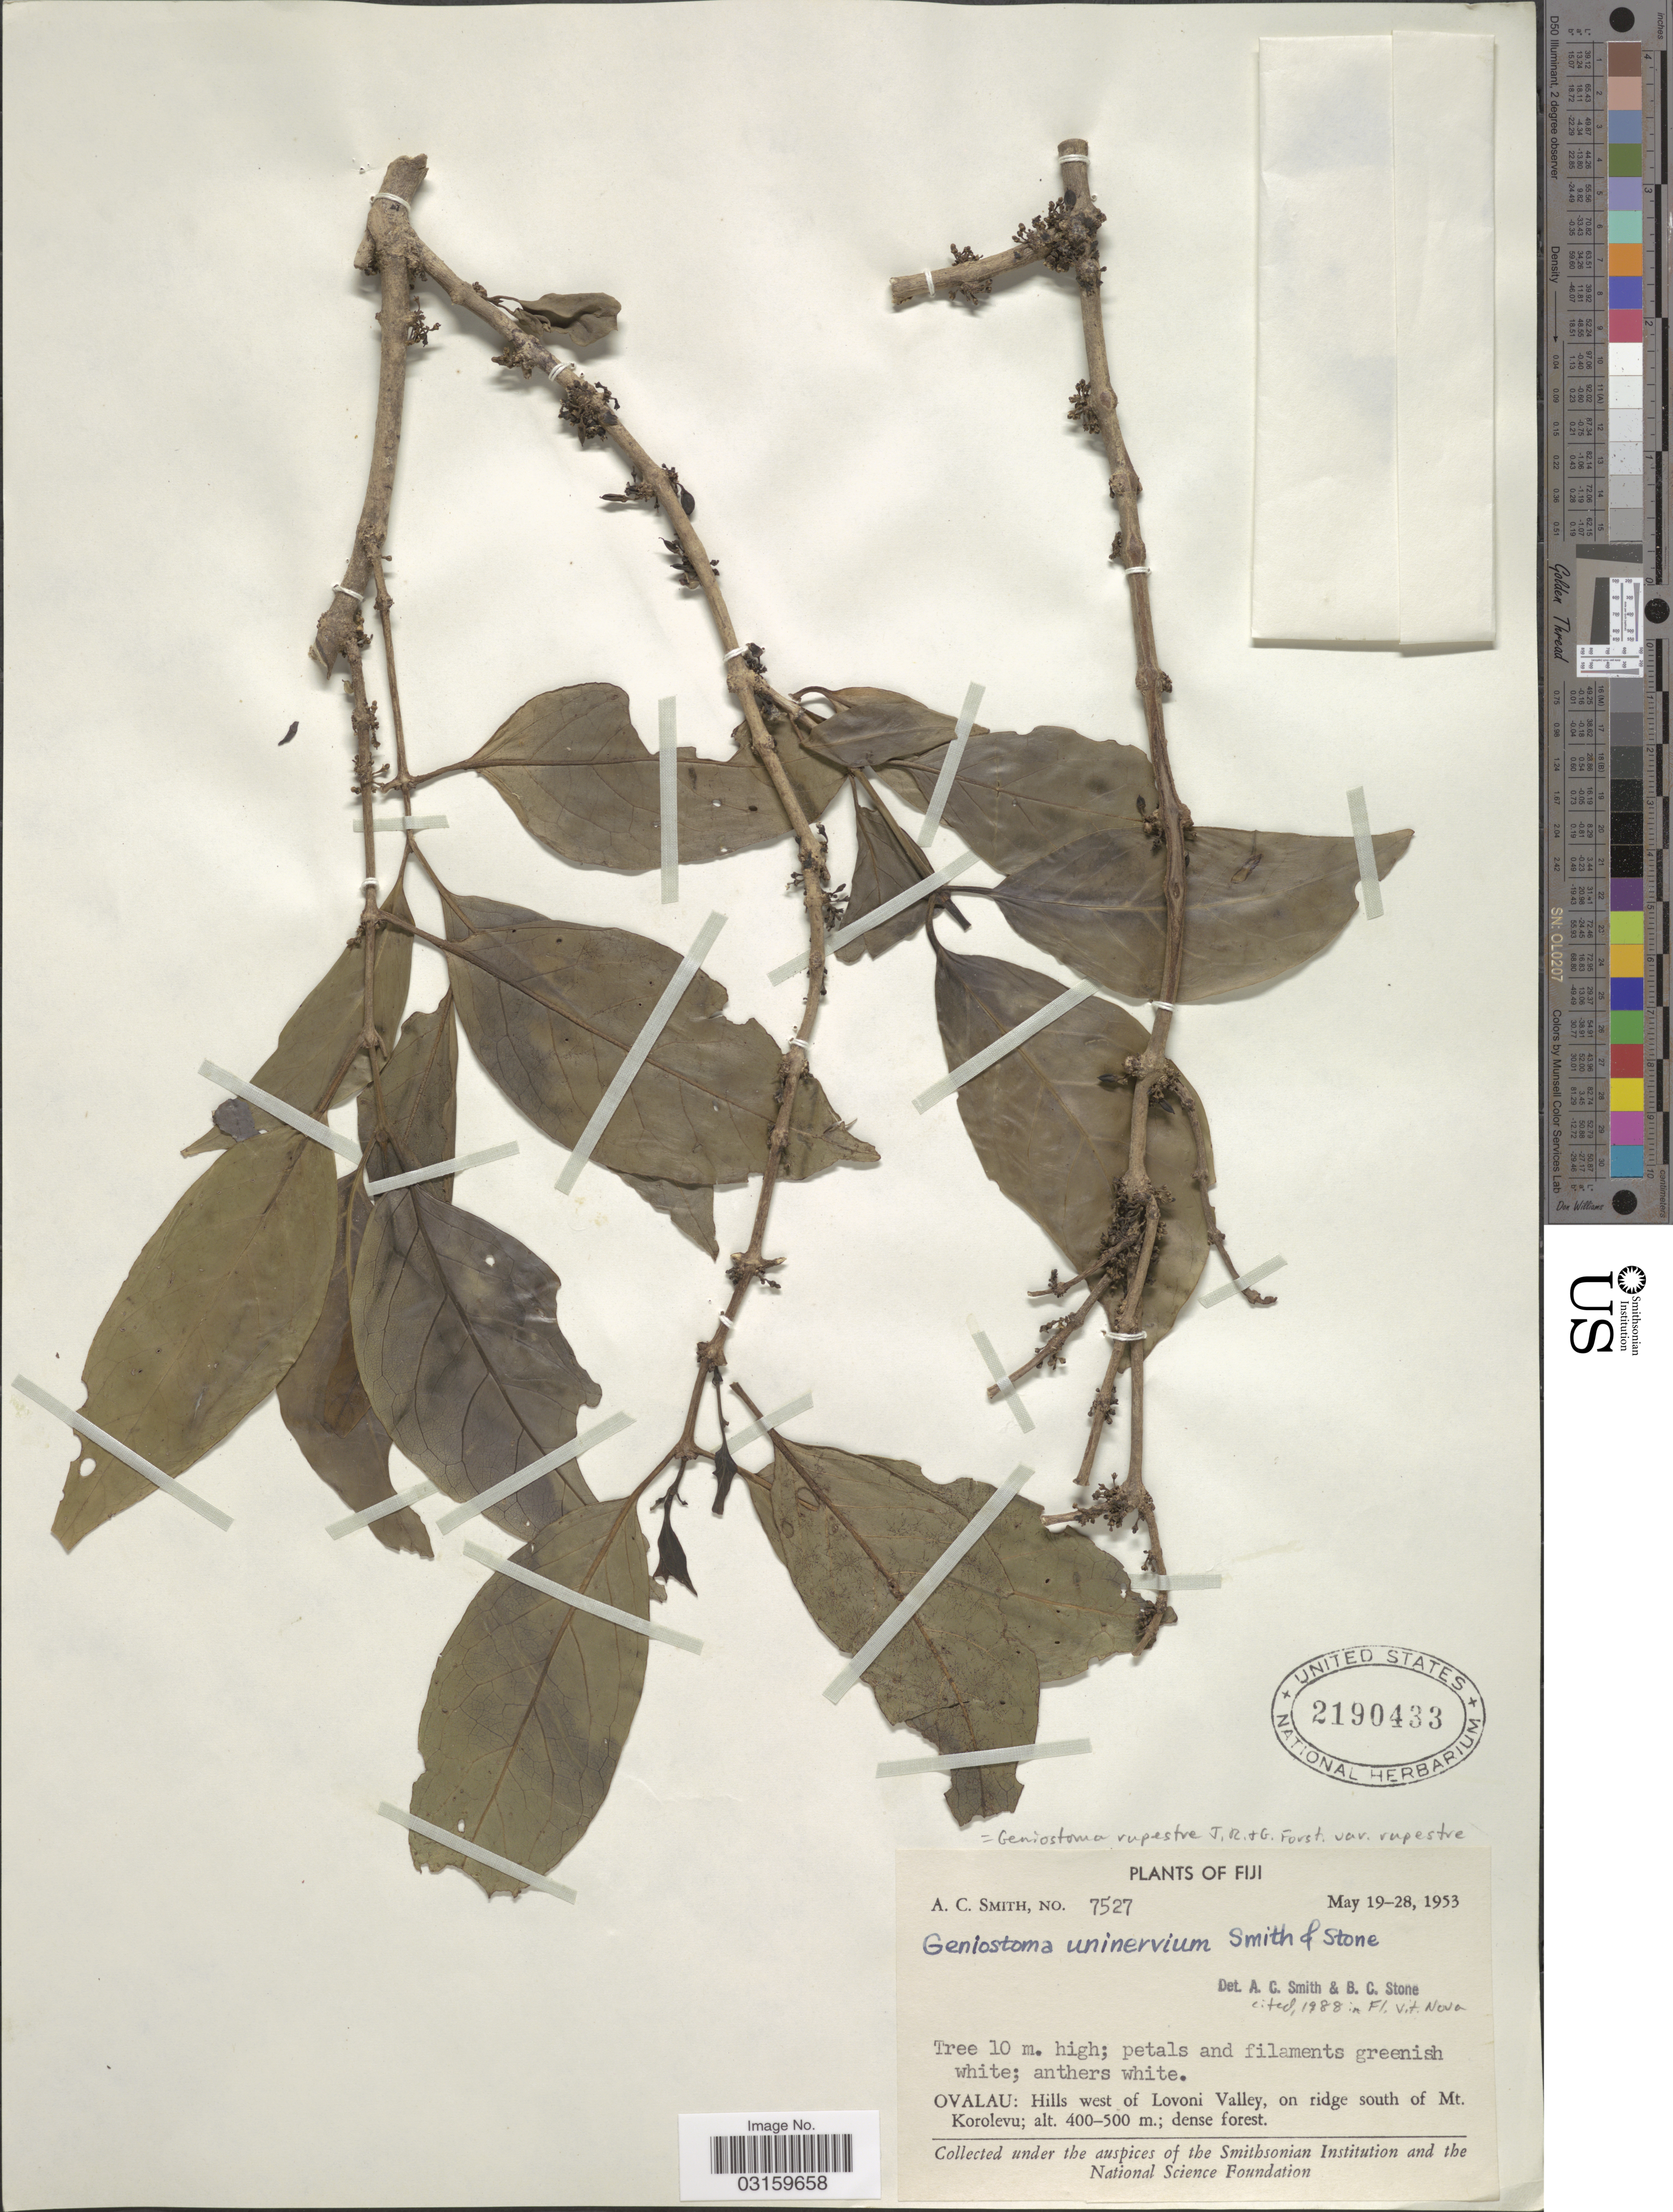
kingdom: Plantae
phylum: Tracheophyta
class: Magnoliopsida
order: Gentianales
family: Loganiaceae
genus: Geniostoma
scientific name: Geniostoma rupestre var. rupestre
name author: J.R. Forst. & G. Forst.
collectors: A. C. Smith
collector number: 7527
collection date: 1953-05-19/1953-05-28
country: Fiji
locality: Ovalau: Hills west of Lovoni Valley, on ridge south of Mt. Korolevu.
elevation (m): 400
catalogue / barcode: US 2190433